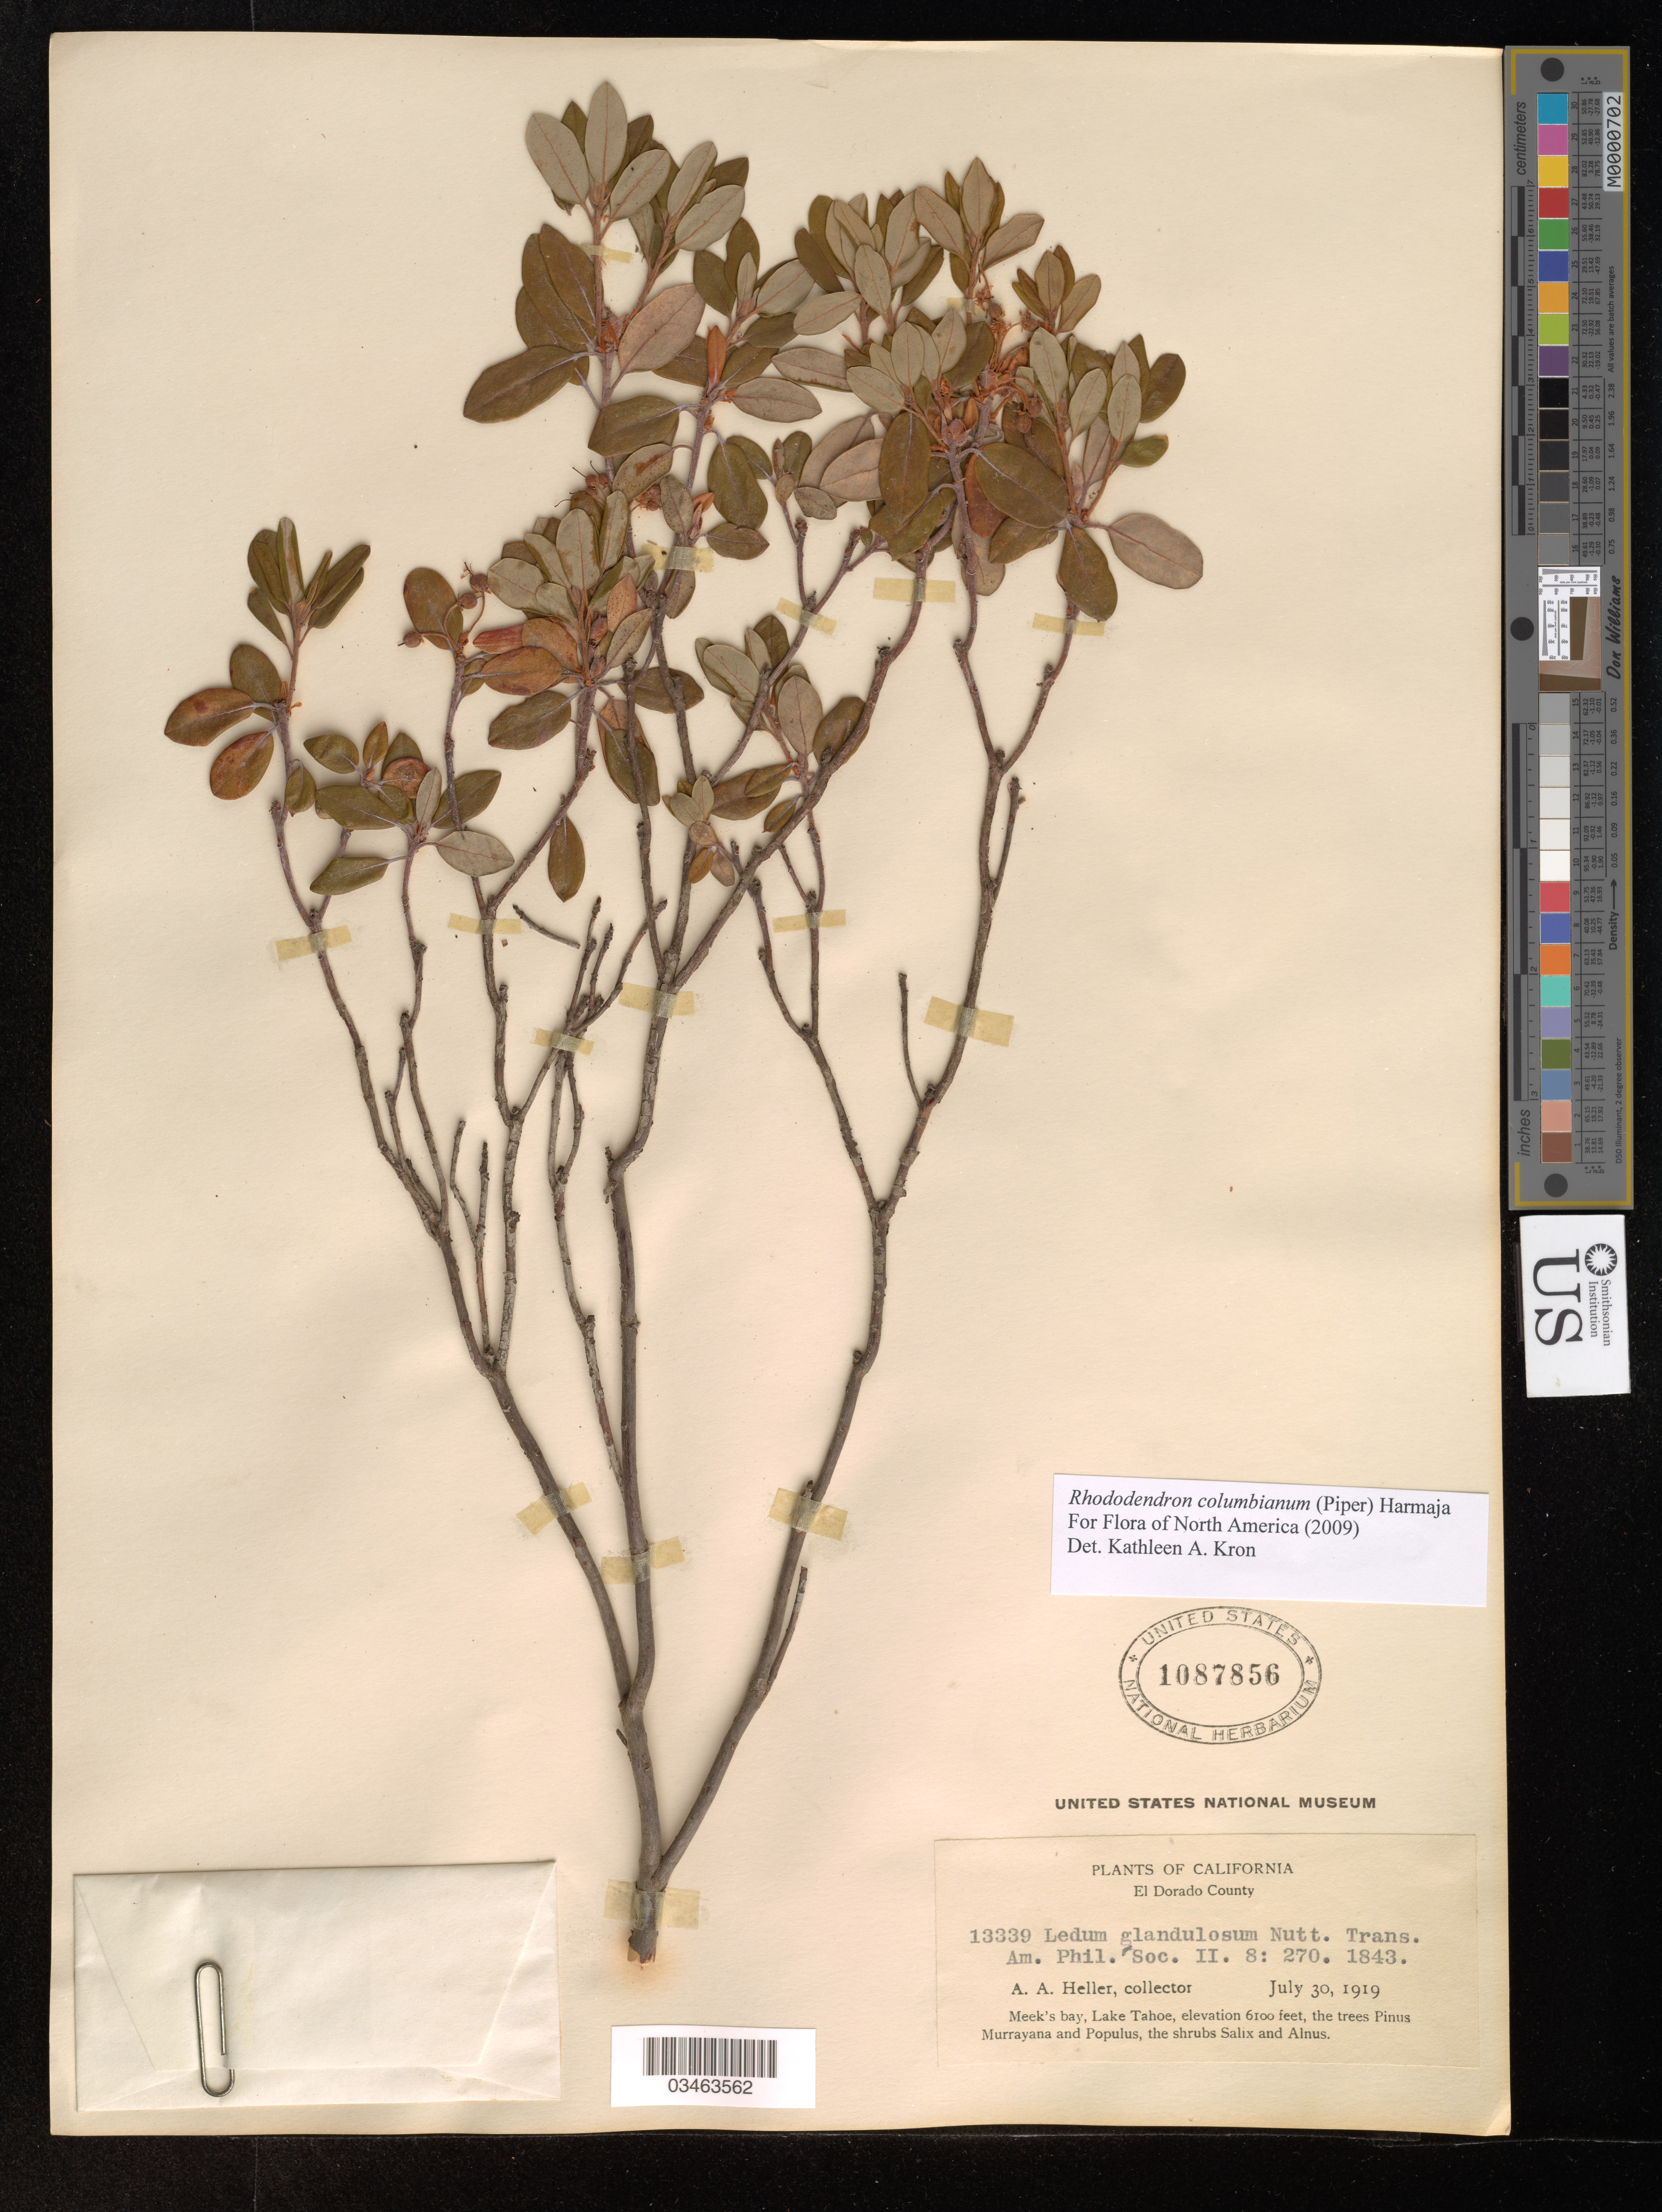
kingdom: Plantae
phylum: Tracheophyta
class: Magnoliopsida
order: Ericales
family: Ericaceae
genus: Rhododendron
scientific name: Rhododendron columbianum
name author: (Piper) Harmaja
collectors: A. A. Heller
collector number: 13339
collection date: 1919-07-30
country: United States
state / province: California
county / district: El Dorado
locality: El Dorado County. Meek's bay, Lake Tahoe.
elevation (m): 1859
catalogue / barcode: US 1087856